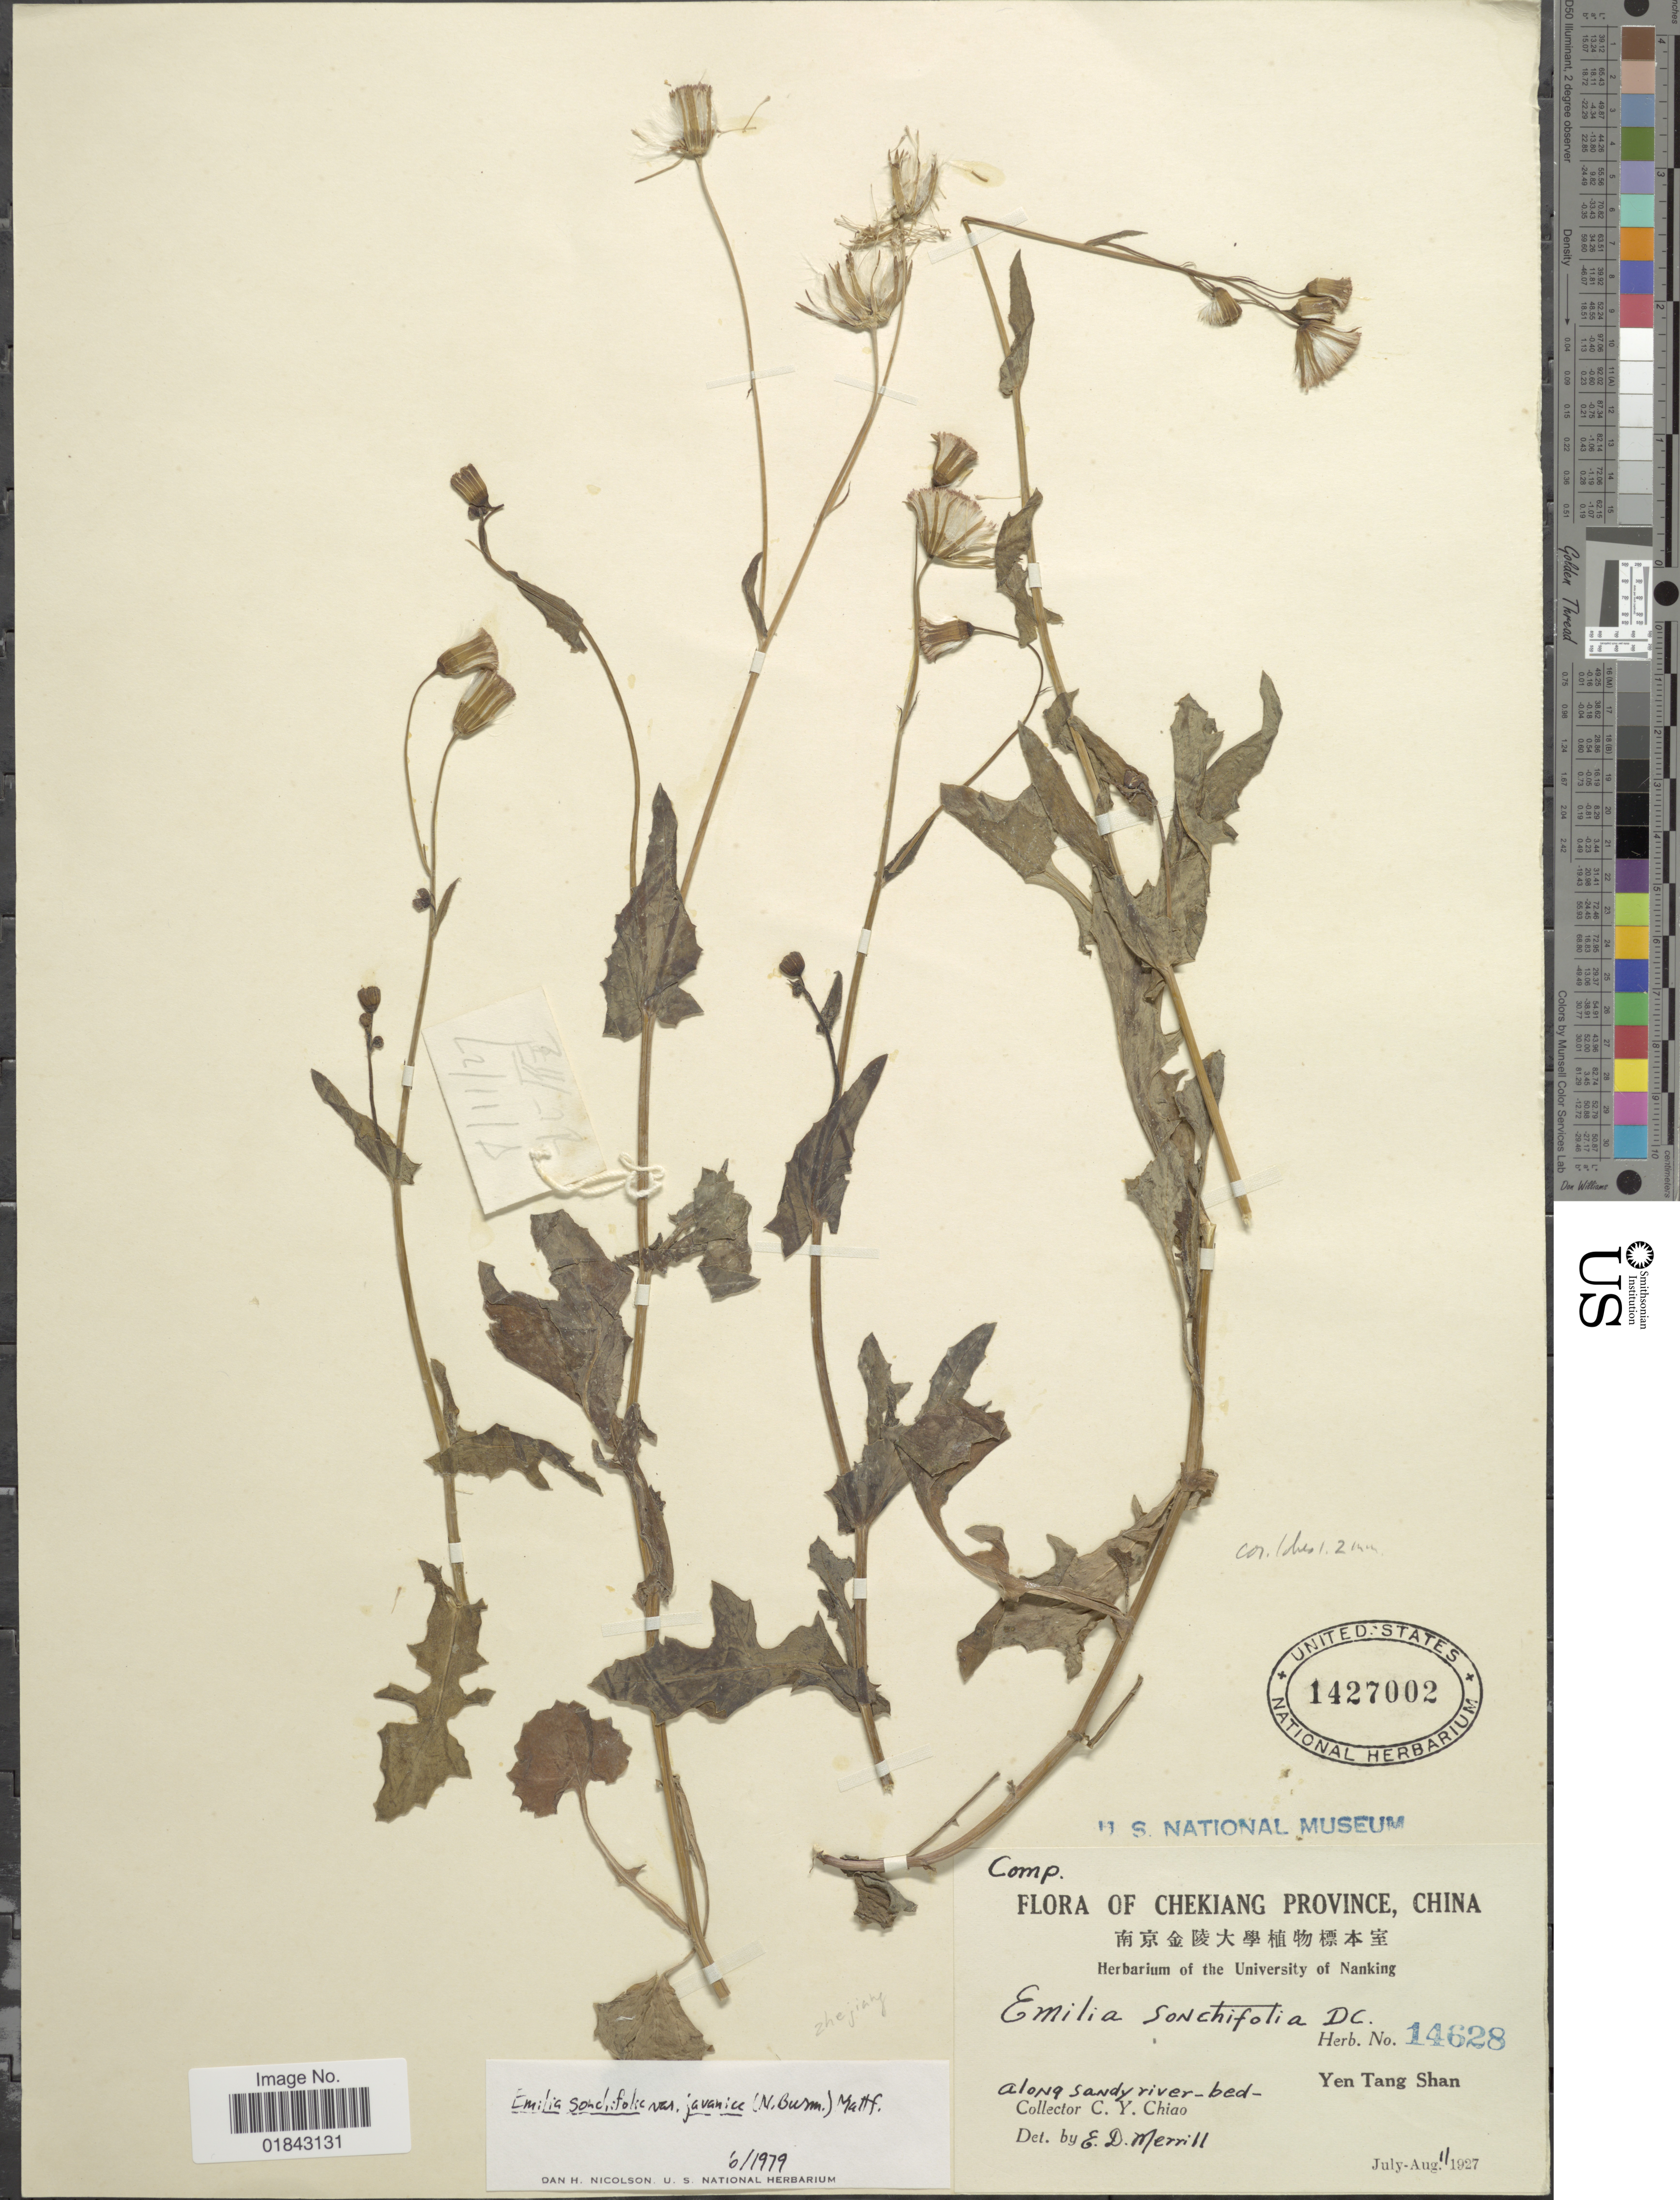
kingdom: Plantae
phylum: Tracheophyta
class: Magnoliopsida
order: Asterales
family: Asteraceae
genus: Emilia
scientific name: Emilia sonchifolia var. javanica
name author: (Burm. f.) Mattf.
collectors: C. Y. Chiao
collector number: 14628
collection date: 1927-07/1927-08-11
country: China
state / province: Zhejiang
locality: Chekiang, along sand river-bed, Yen Tang Shan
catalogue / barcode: US 1427002